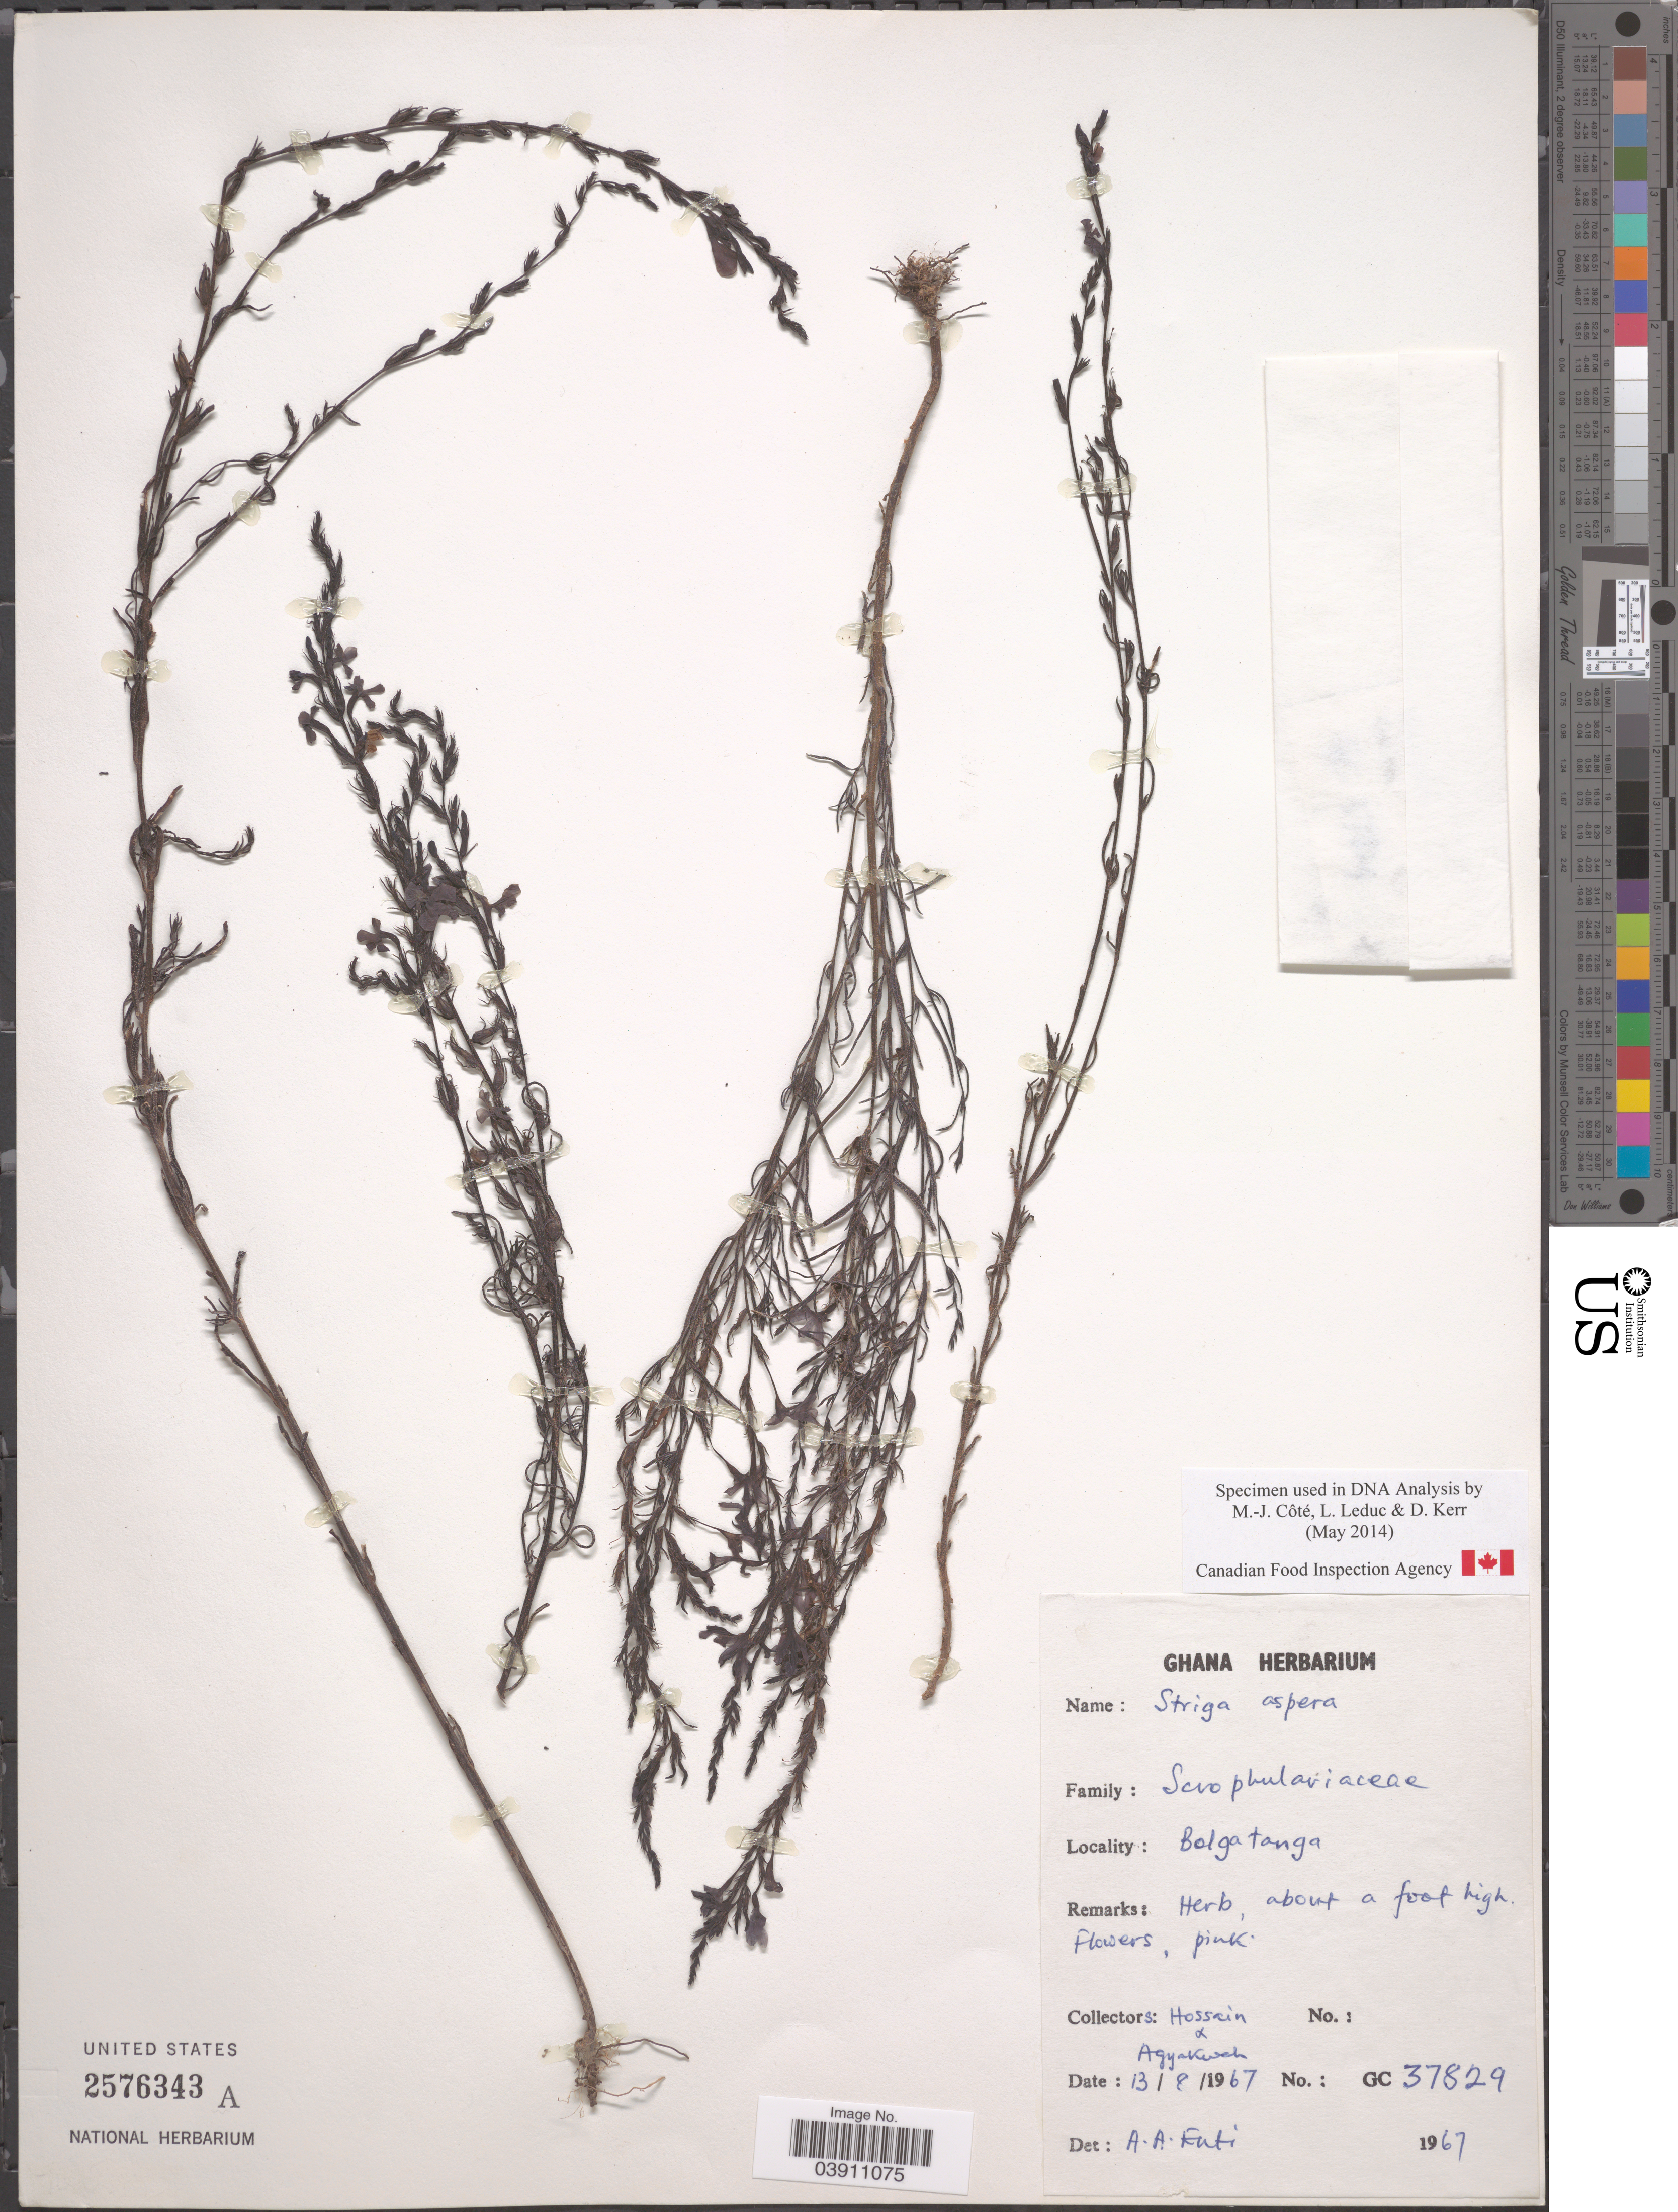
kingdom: Plantae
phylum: Tracheophyta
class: Magnoliopsida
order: Lamiales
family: Orobanchaceae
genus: Striga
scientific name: Striga aspera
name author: Benth.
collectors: Hossain & Agyakwah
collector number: GC37829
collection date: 1967-08-13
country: Ghana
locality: Bolgatanga.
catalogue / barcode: US 2576343A